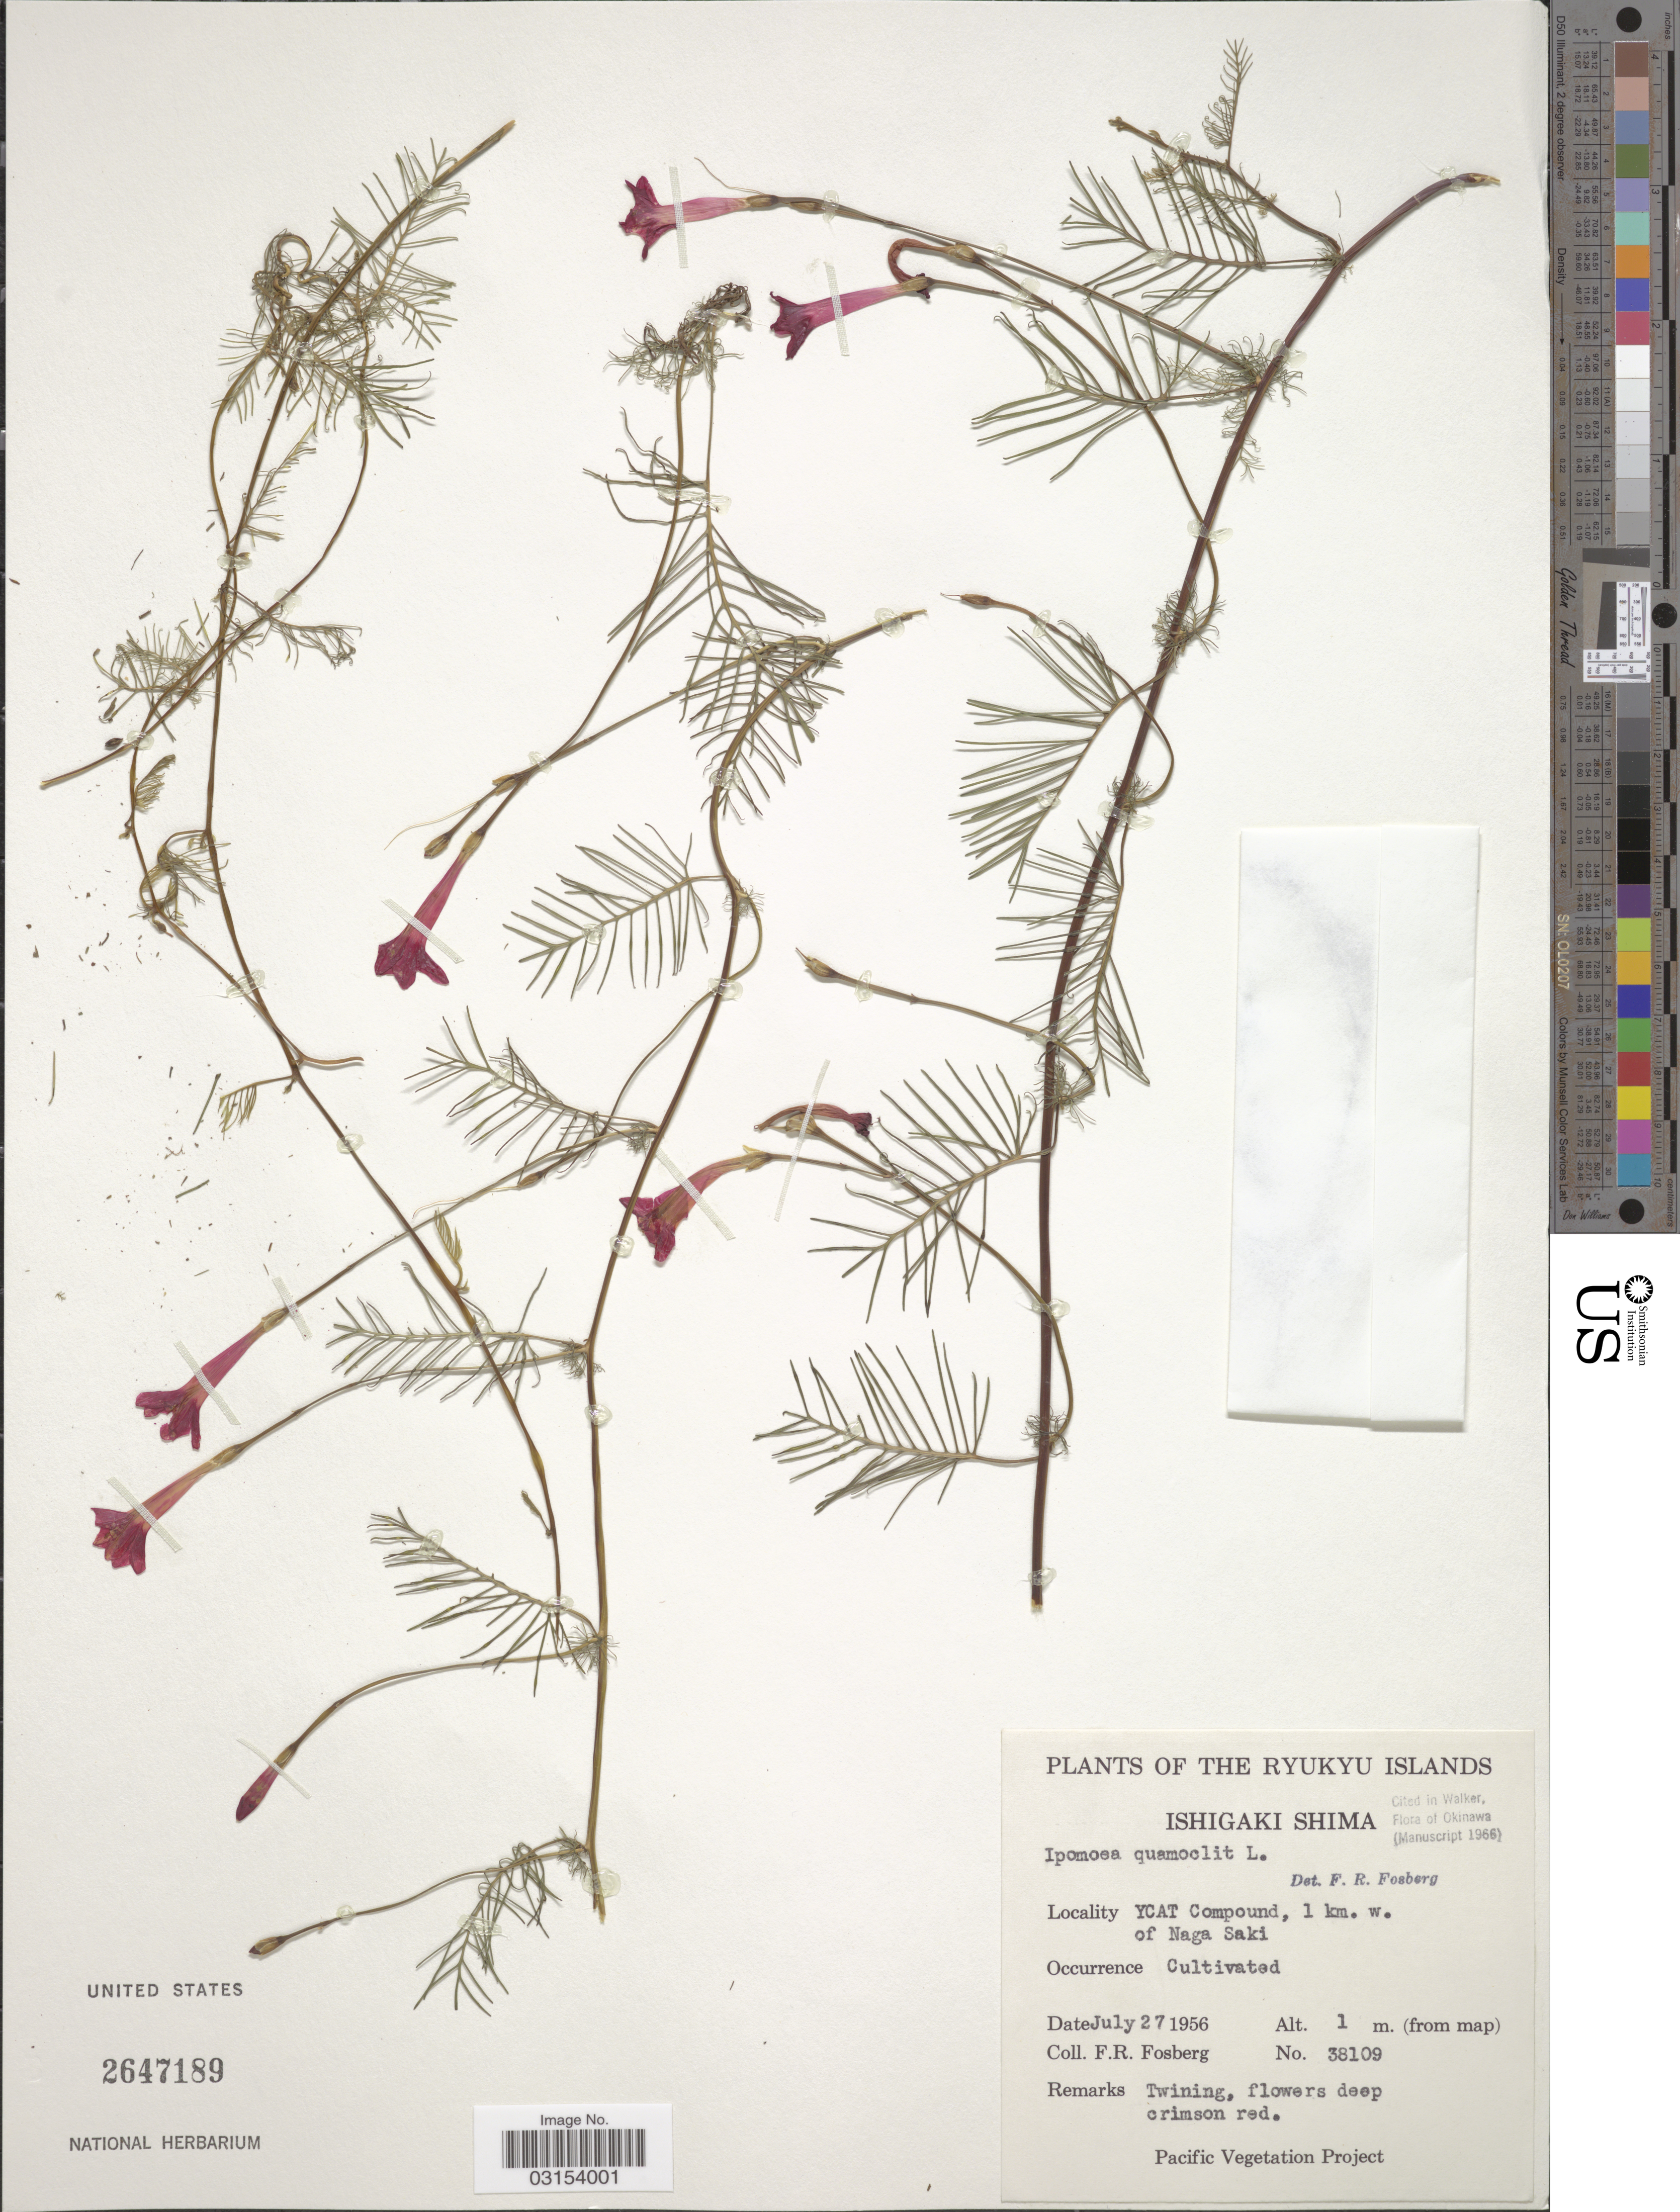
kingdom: Plantae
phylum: Tracheophyta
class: Magnoliopsida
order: Solanales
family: Convolvulaceae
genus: Ipomoea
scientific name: Ipomoea quamoclit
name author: L.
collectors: F. R. Fosberg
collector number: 38109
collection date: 1956-07-27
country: Japan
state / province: Okinawa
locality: The Ryukyu Islands. Ishigaki Shima. YCAT Compound, 1 km. w. of Naga Saki.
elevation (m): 1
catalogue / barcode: US 2647189